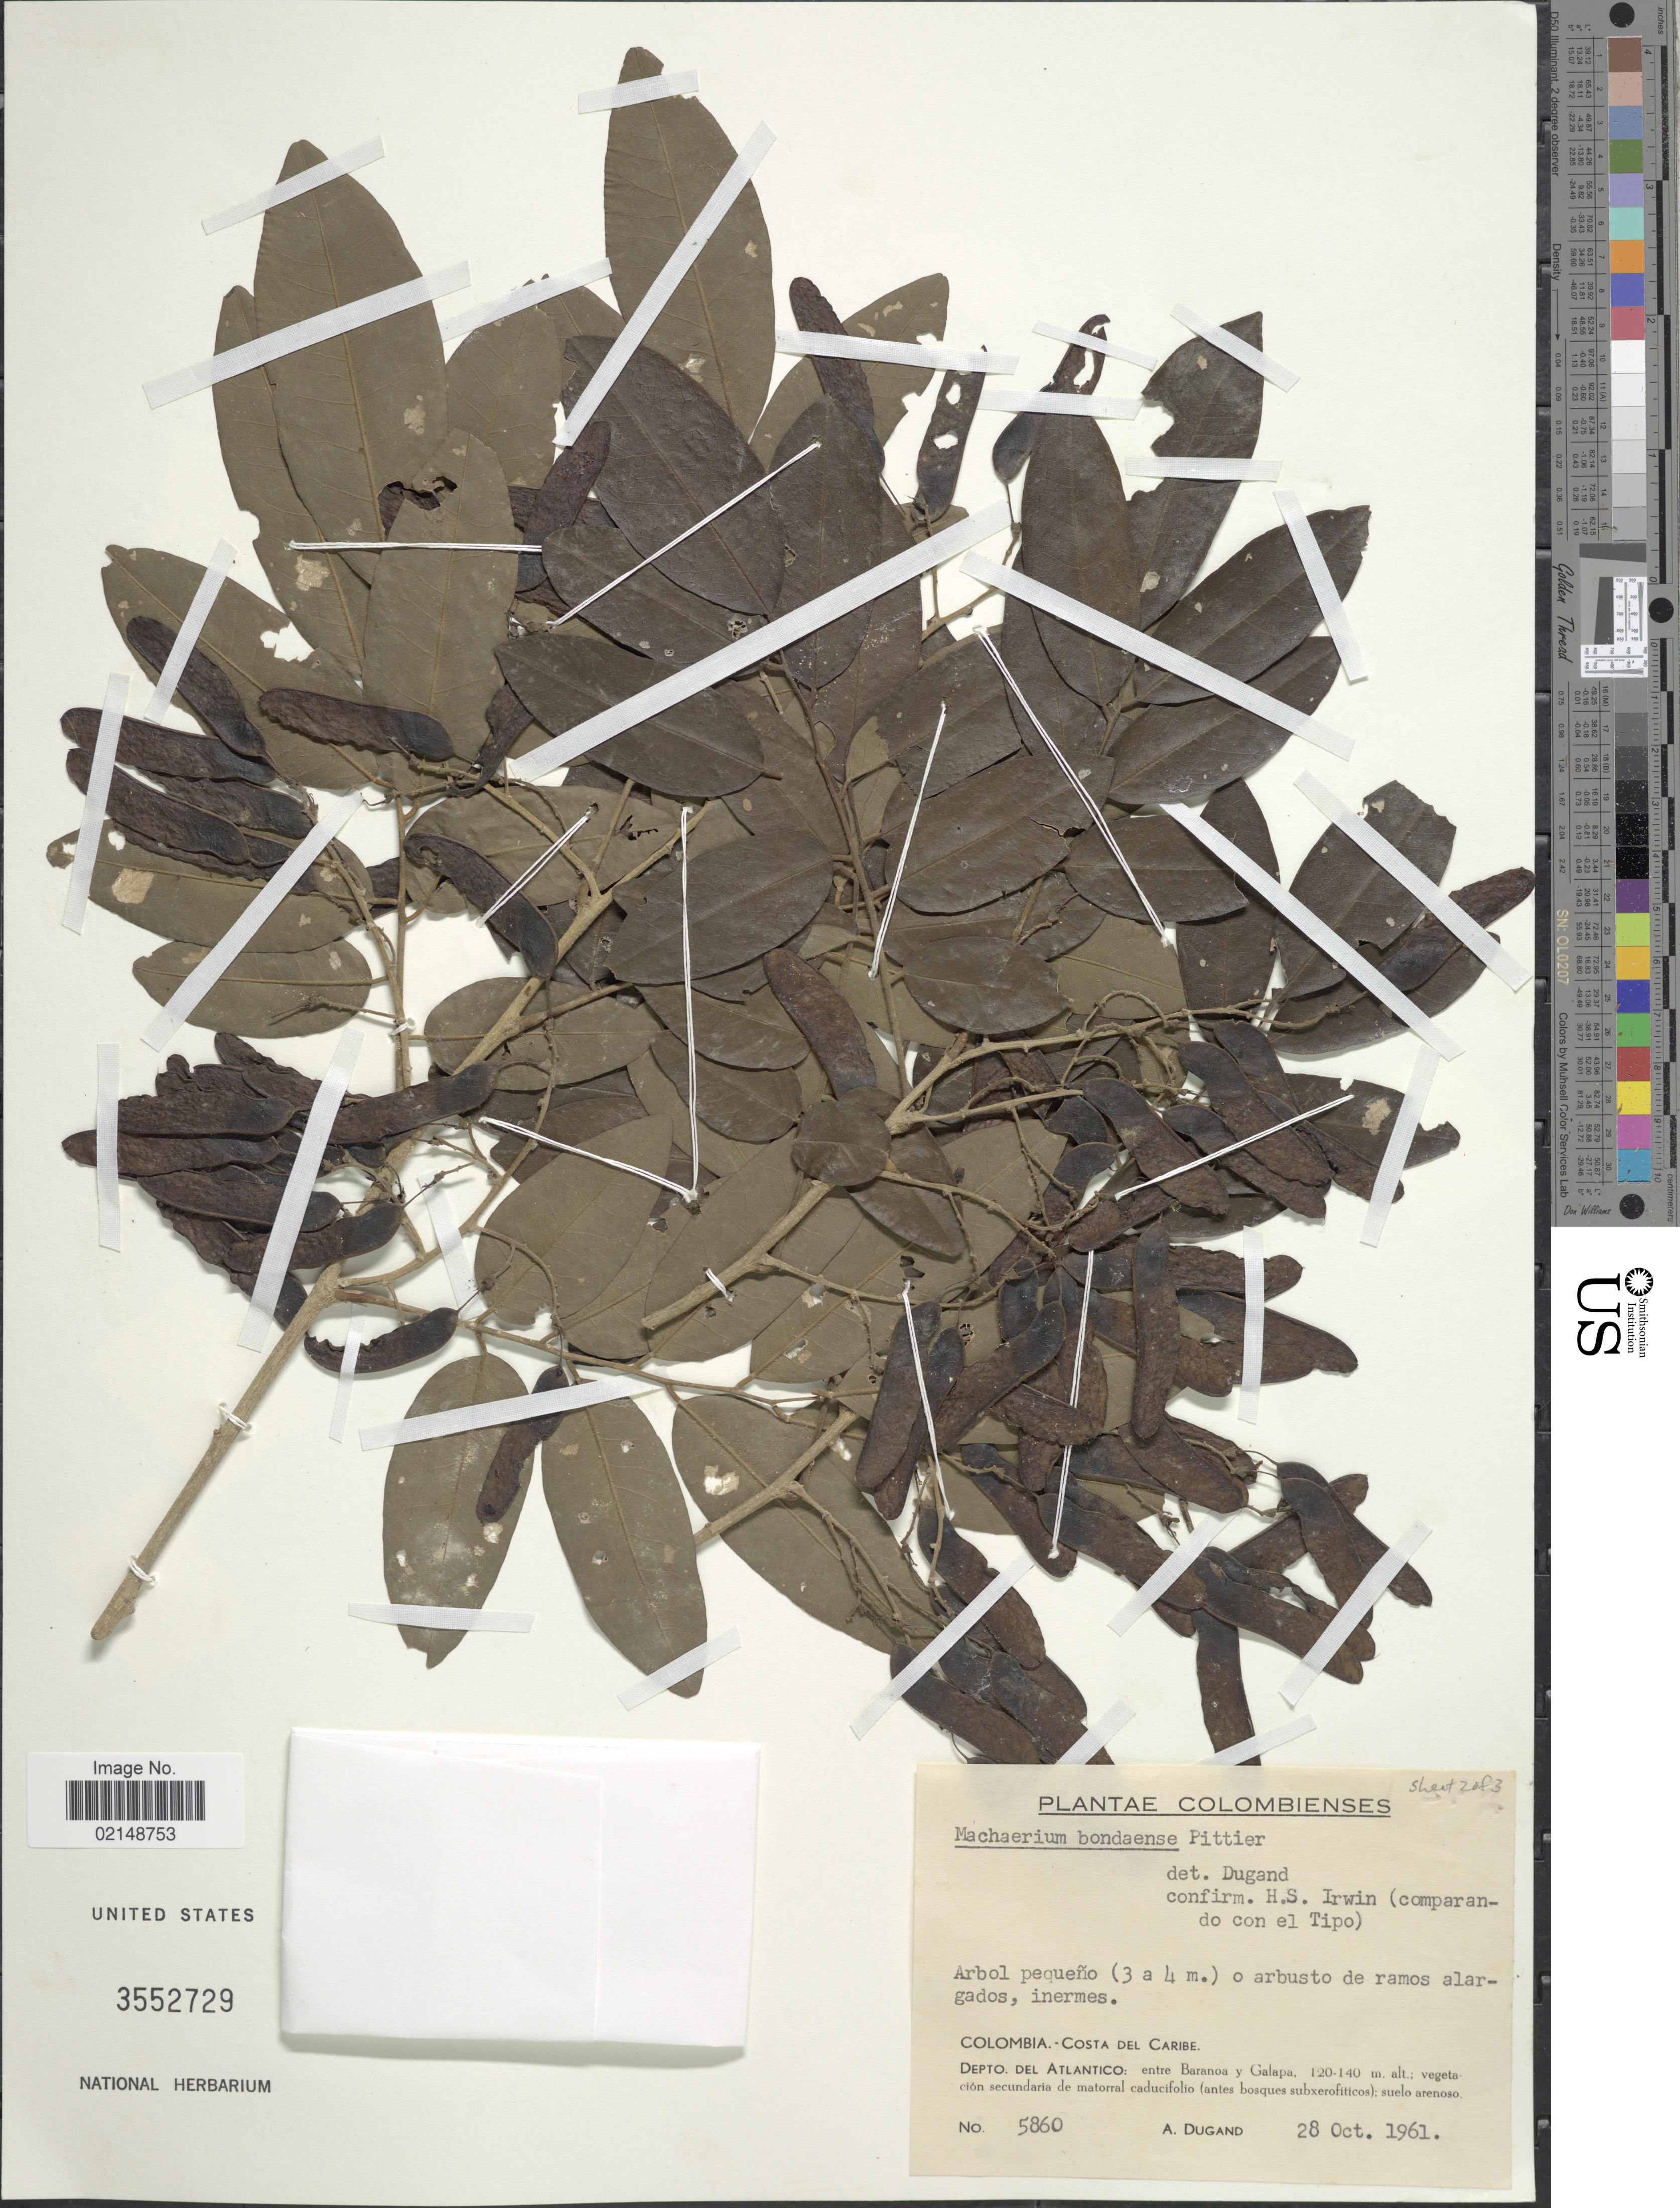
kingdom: Plantae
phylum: Tracheophyta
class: Magnoliopsida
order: Fabales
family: Fabaceae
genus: Machaerium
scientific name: Machaerium bondaense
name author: Pittier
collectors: A. Dugand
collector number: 5860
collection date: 1961-10-28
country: Colombia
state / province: Atlántico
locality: Costa del Caribe, entre Baranoa y Galapa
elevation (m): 120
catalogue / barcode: US 3552729